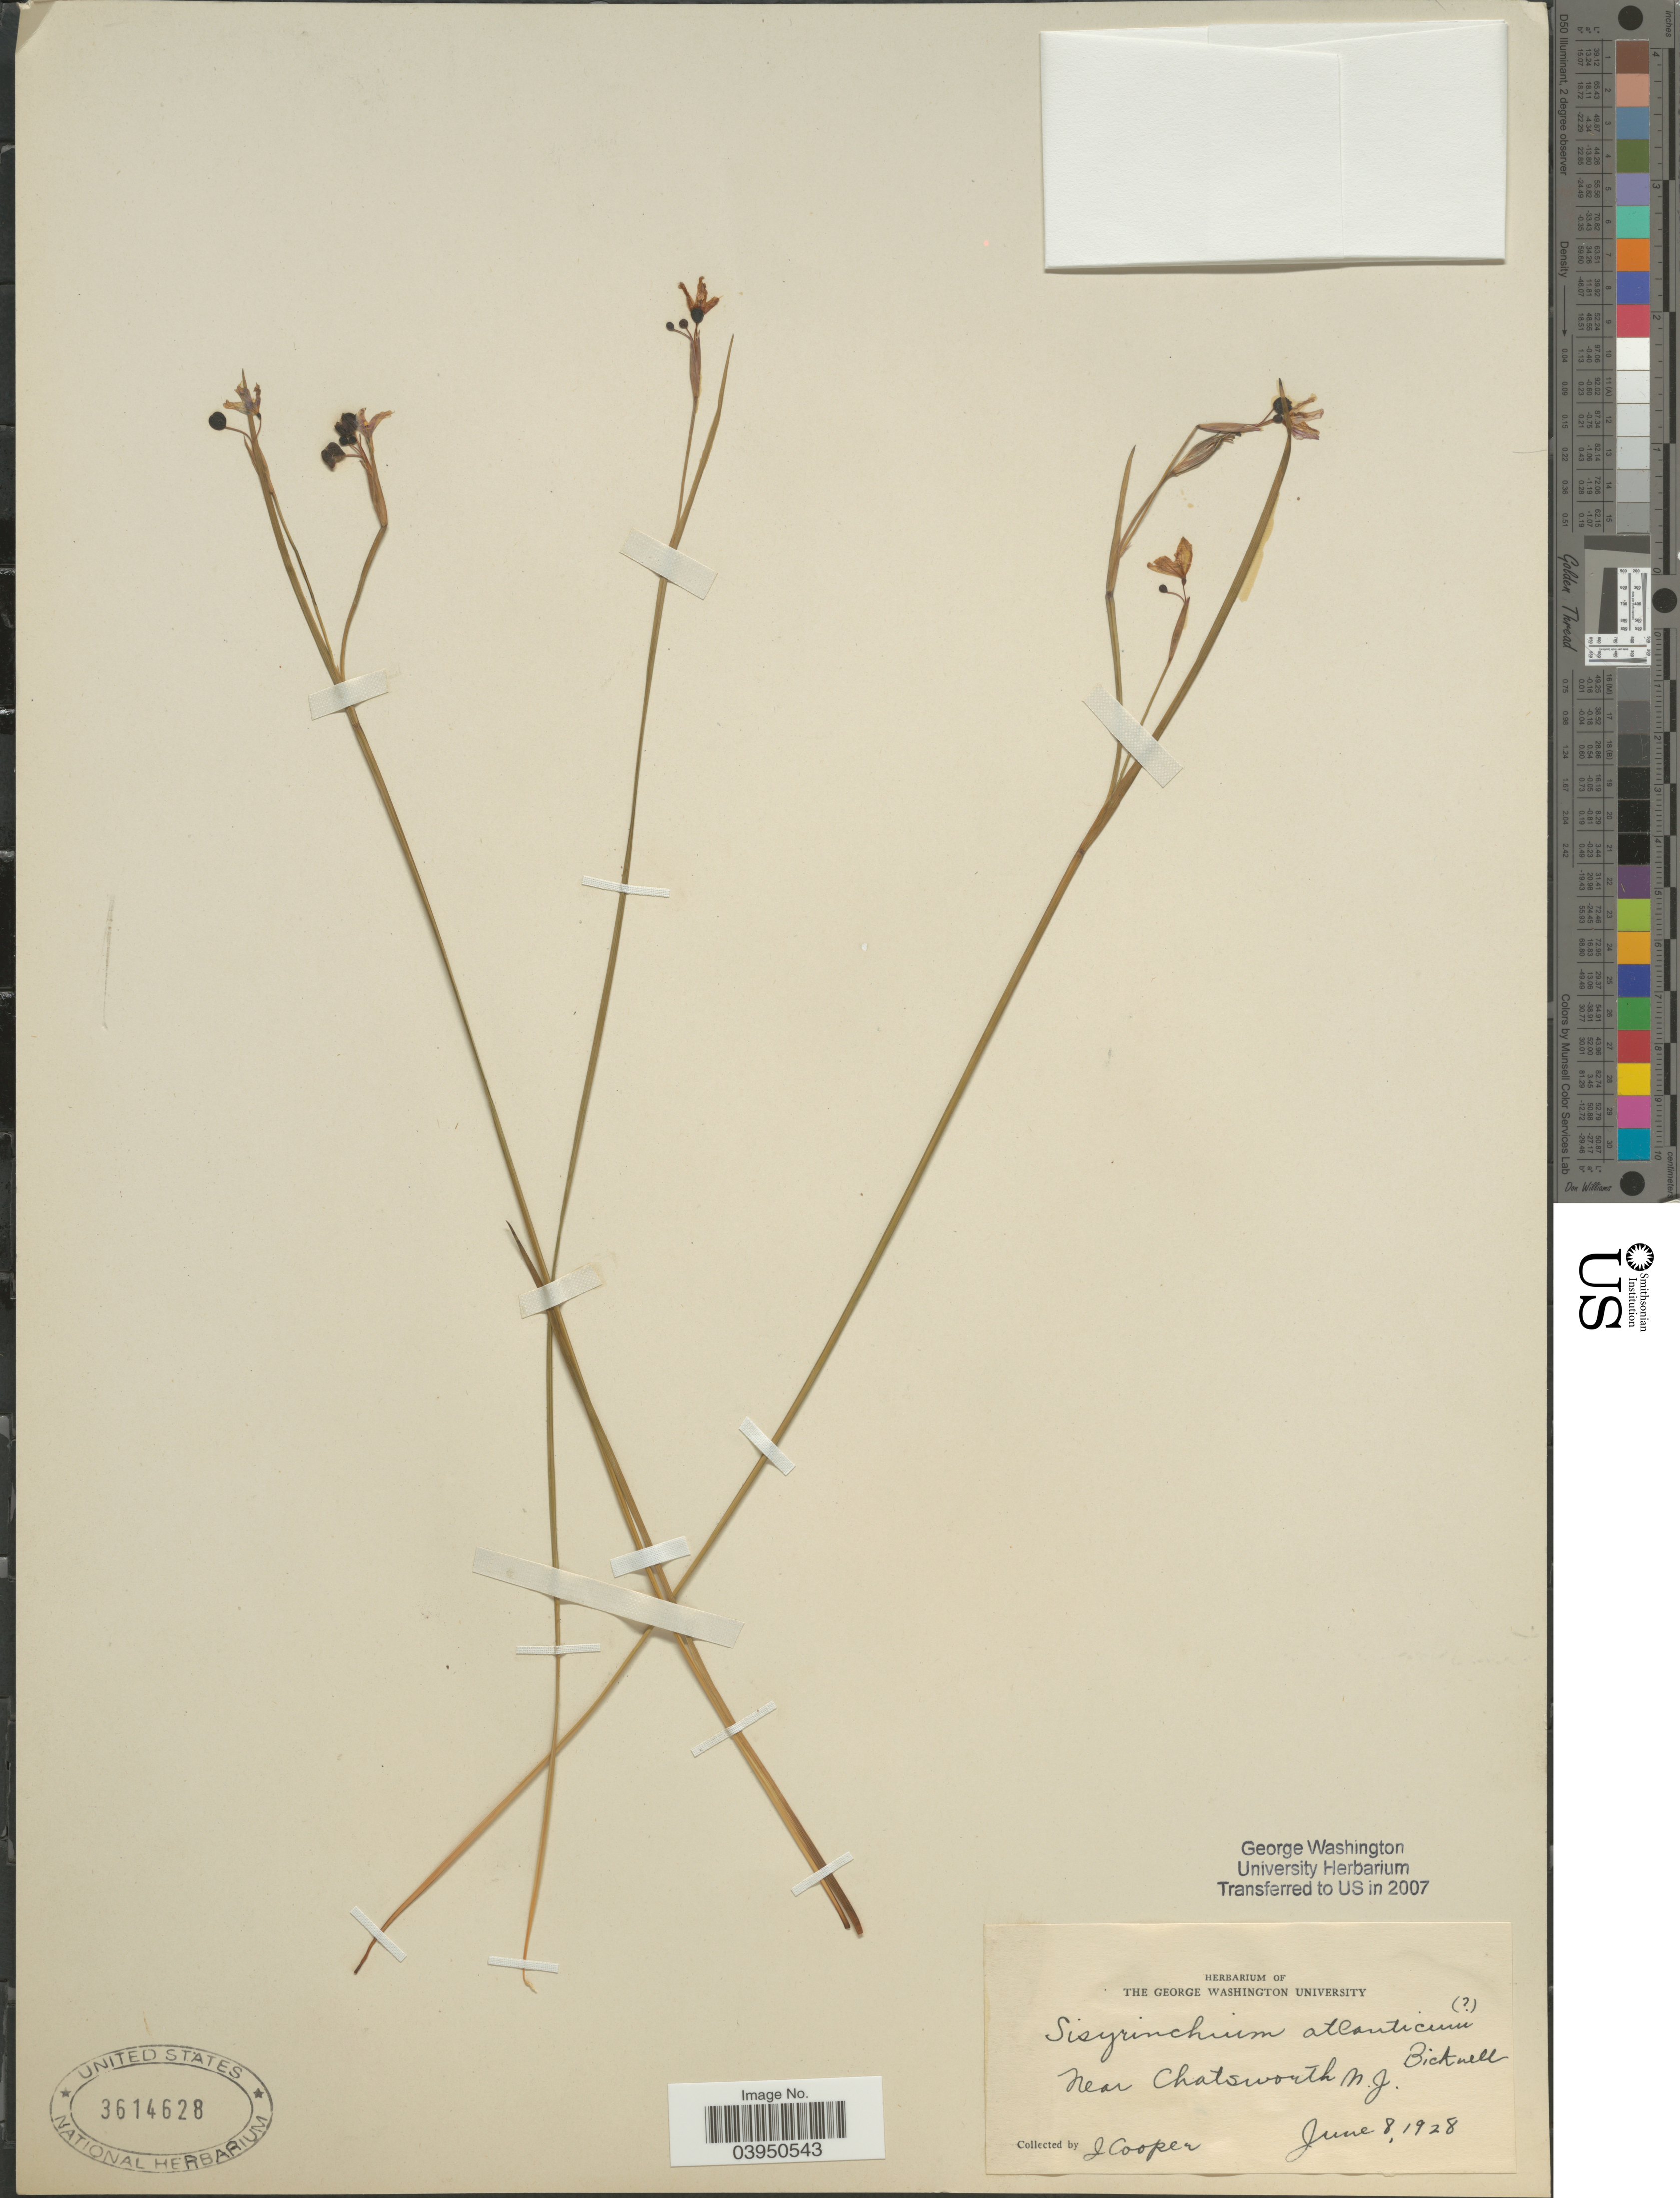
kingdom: Plantae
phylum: Tracheophyta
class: Liliopsida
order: Asparagales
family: Iridaceae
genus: Sisyrinchium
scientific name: Sisyrinchium atlanticum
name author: E.P. Bicknell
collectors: J. Cooper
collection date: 1928-06-08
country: United States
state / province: New Jersey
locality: Near Chatsworth.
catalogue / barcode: US 3614628